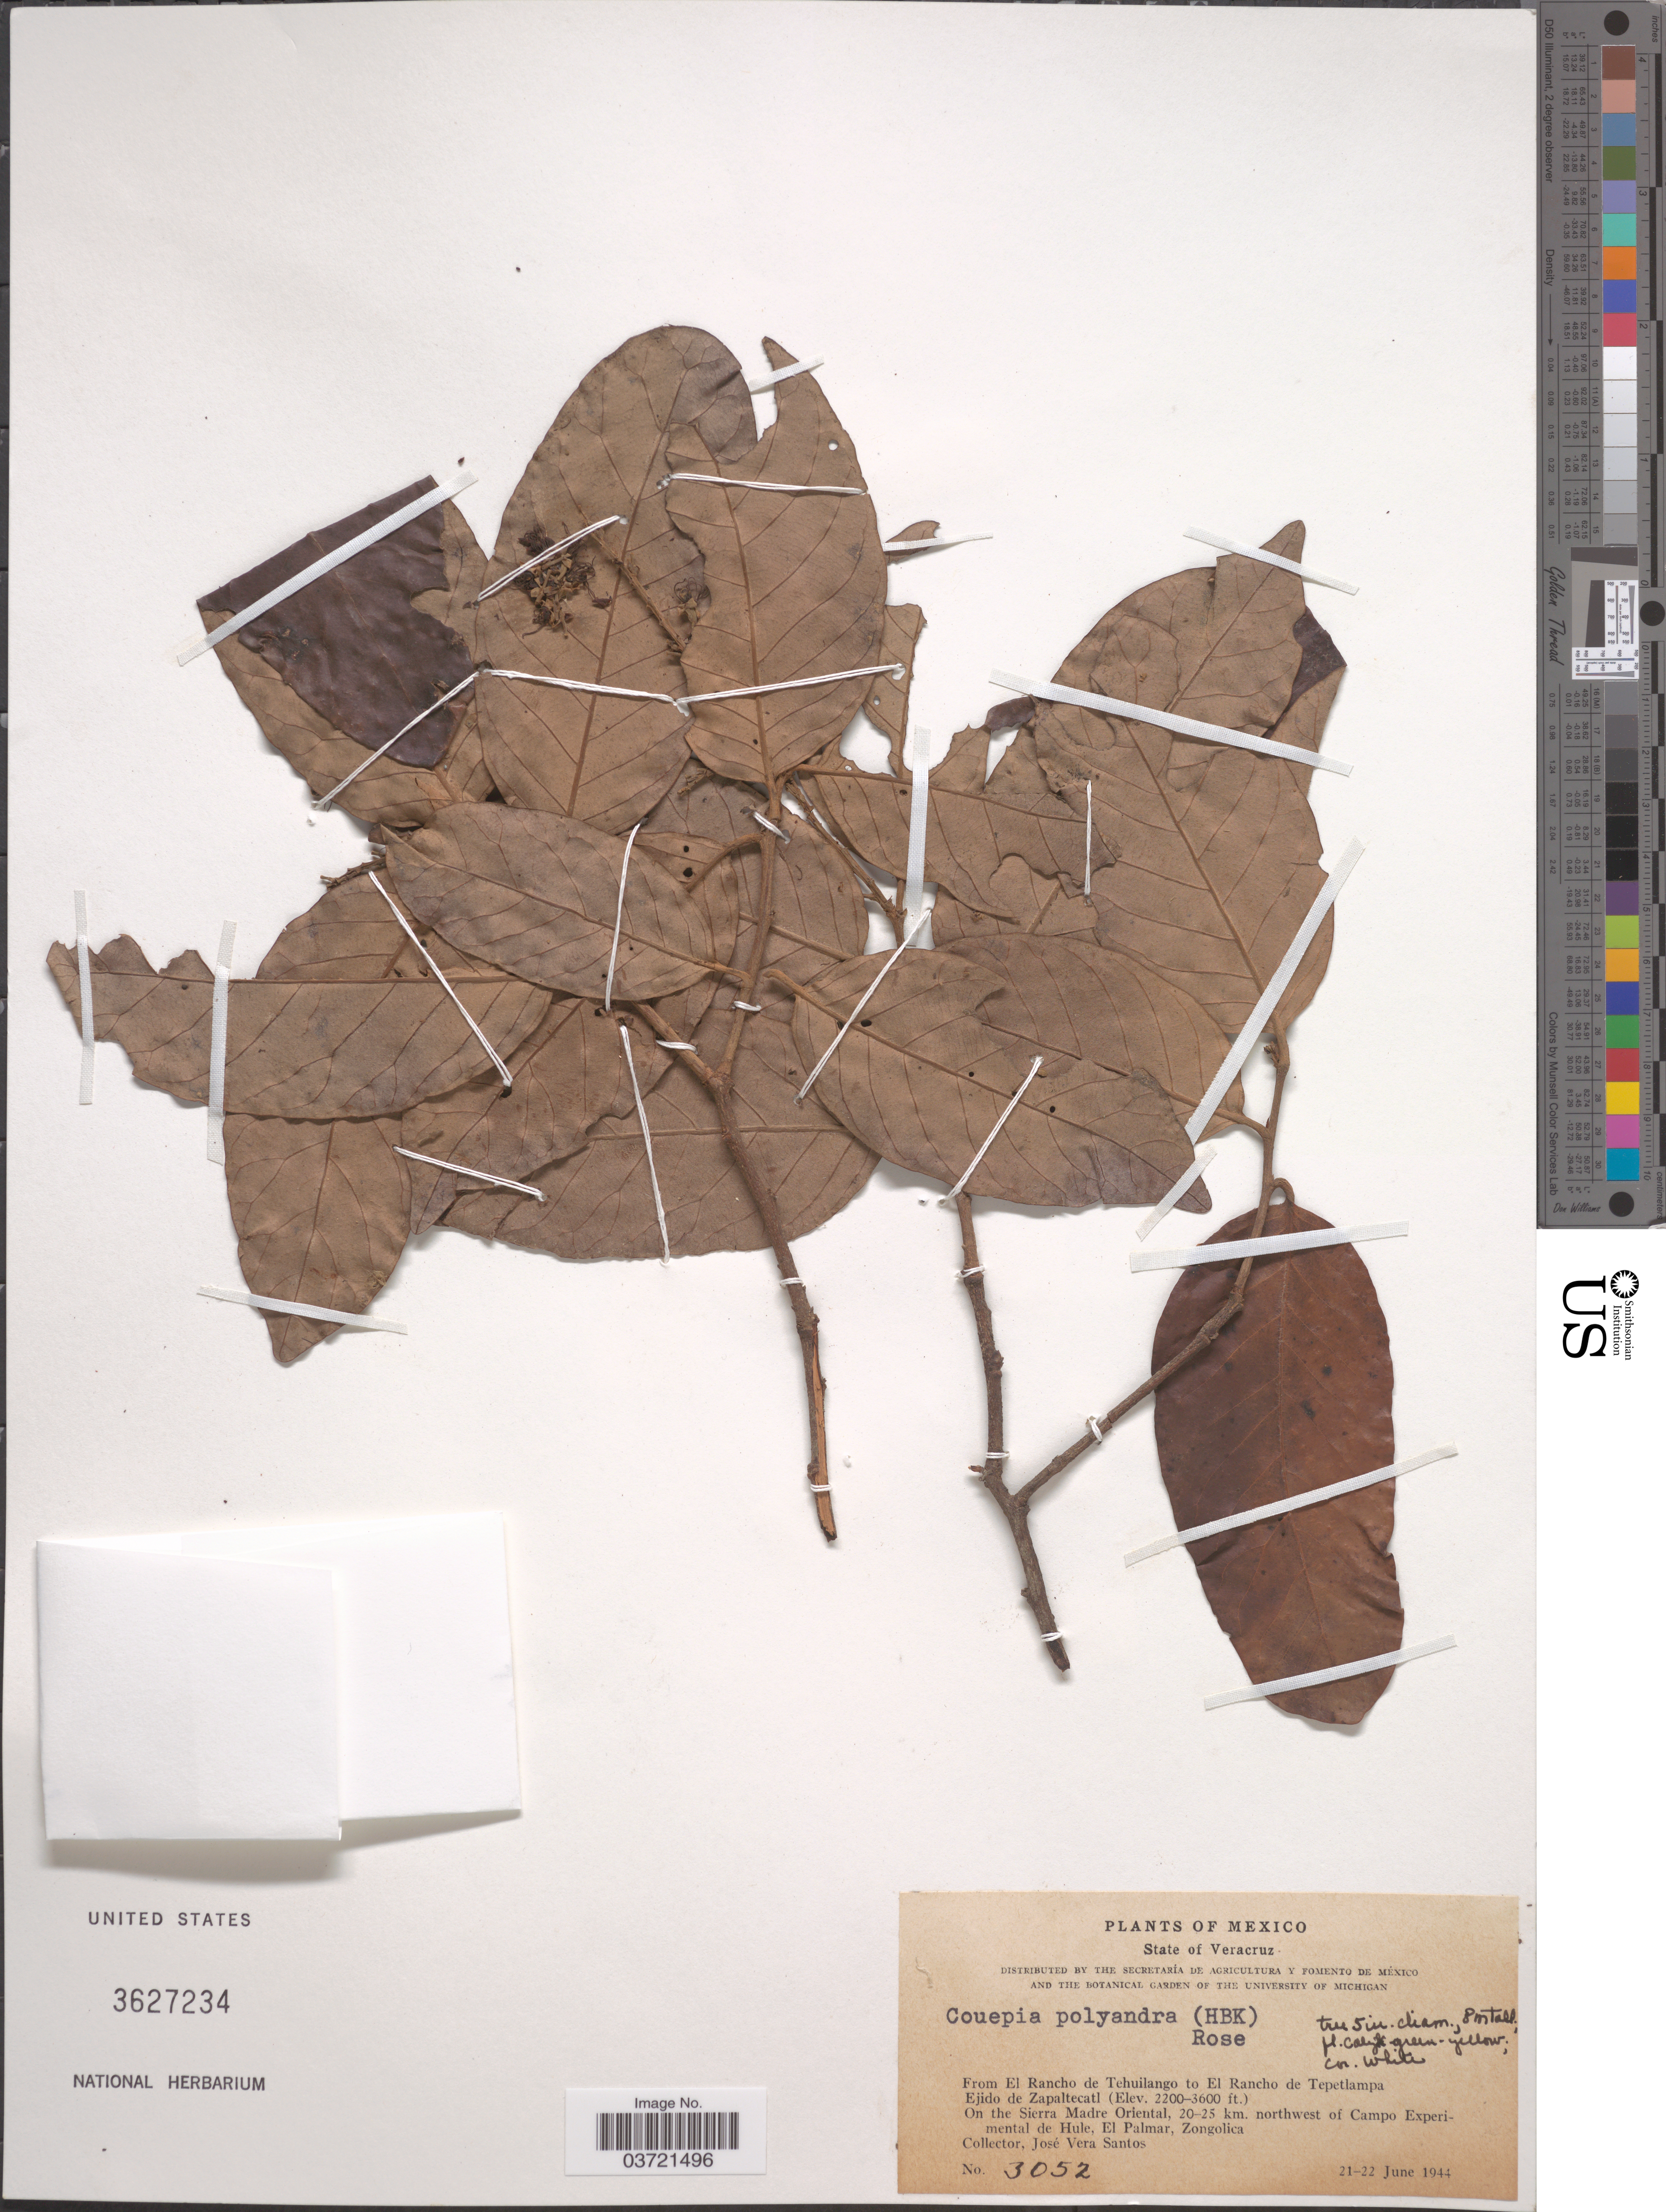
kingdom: Plantae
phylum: Tracheophyta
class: Magnoliopsida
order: Malpighiales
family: Chrysobalanaceae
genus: Couepia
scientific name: Couepia polyandra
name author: (Kunth) Rose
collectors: J. V. Santos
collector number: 3052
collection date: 1944-06-21/1944-06-22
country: Mexico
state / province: Veracruz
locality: State of Veracruz. From El Rancho de Tehuilango to El Rancho de Tepetlampa Ejido de Zapaltecatl. On the Sierra Madre Oriental, 20-25 km. northwest of Campo Experimental de Hule, El Palmar, Zongolica.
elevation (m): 671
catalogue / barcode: US 3627234